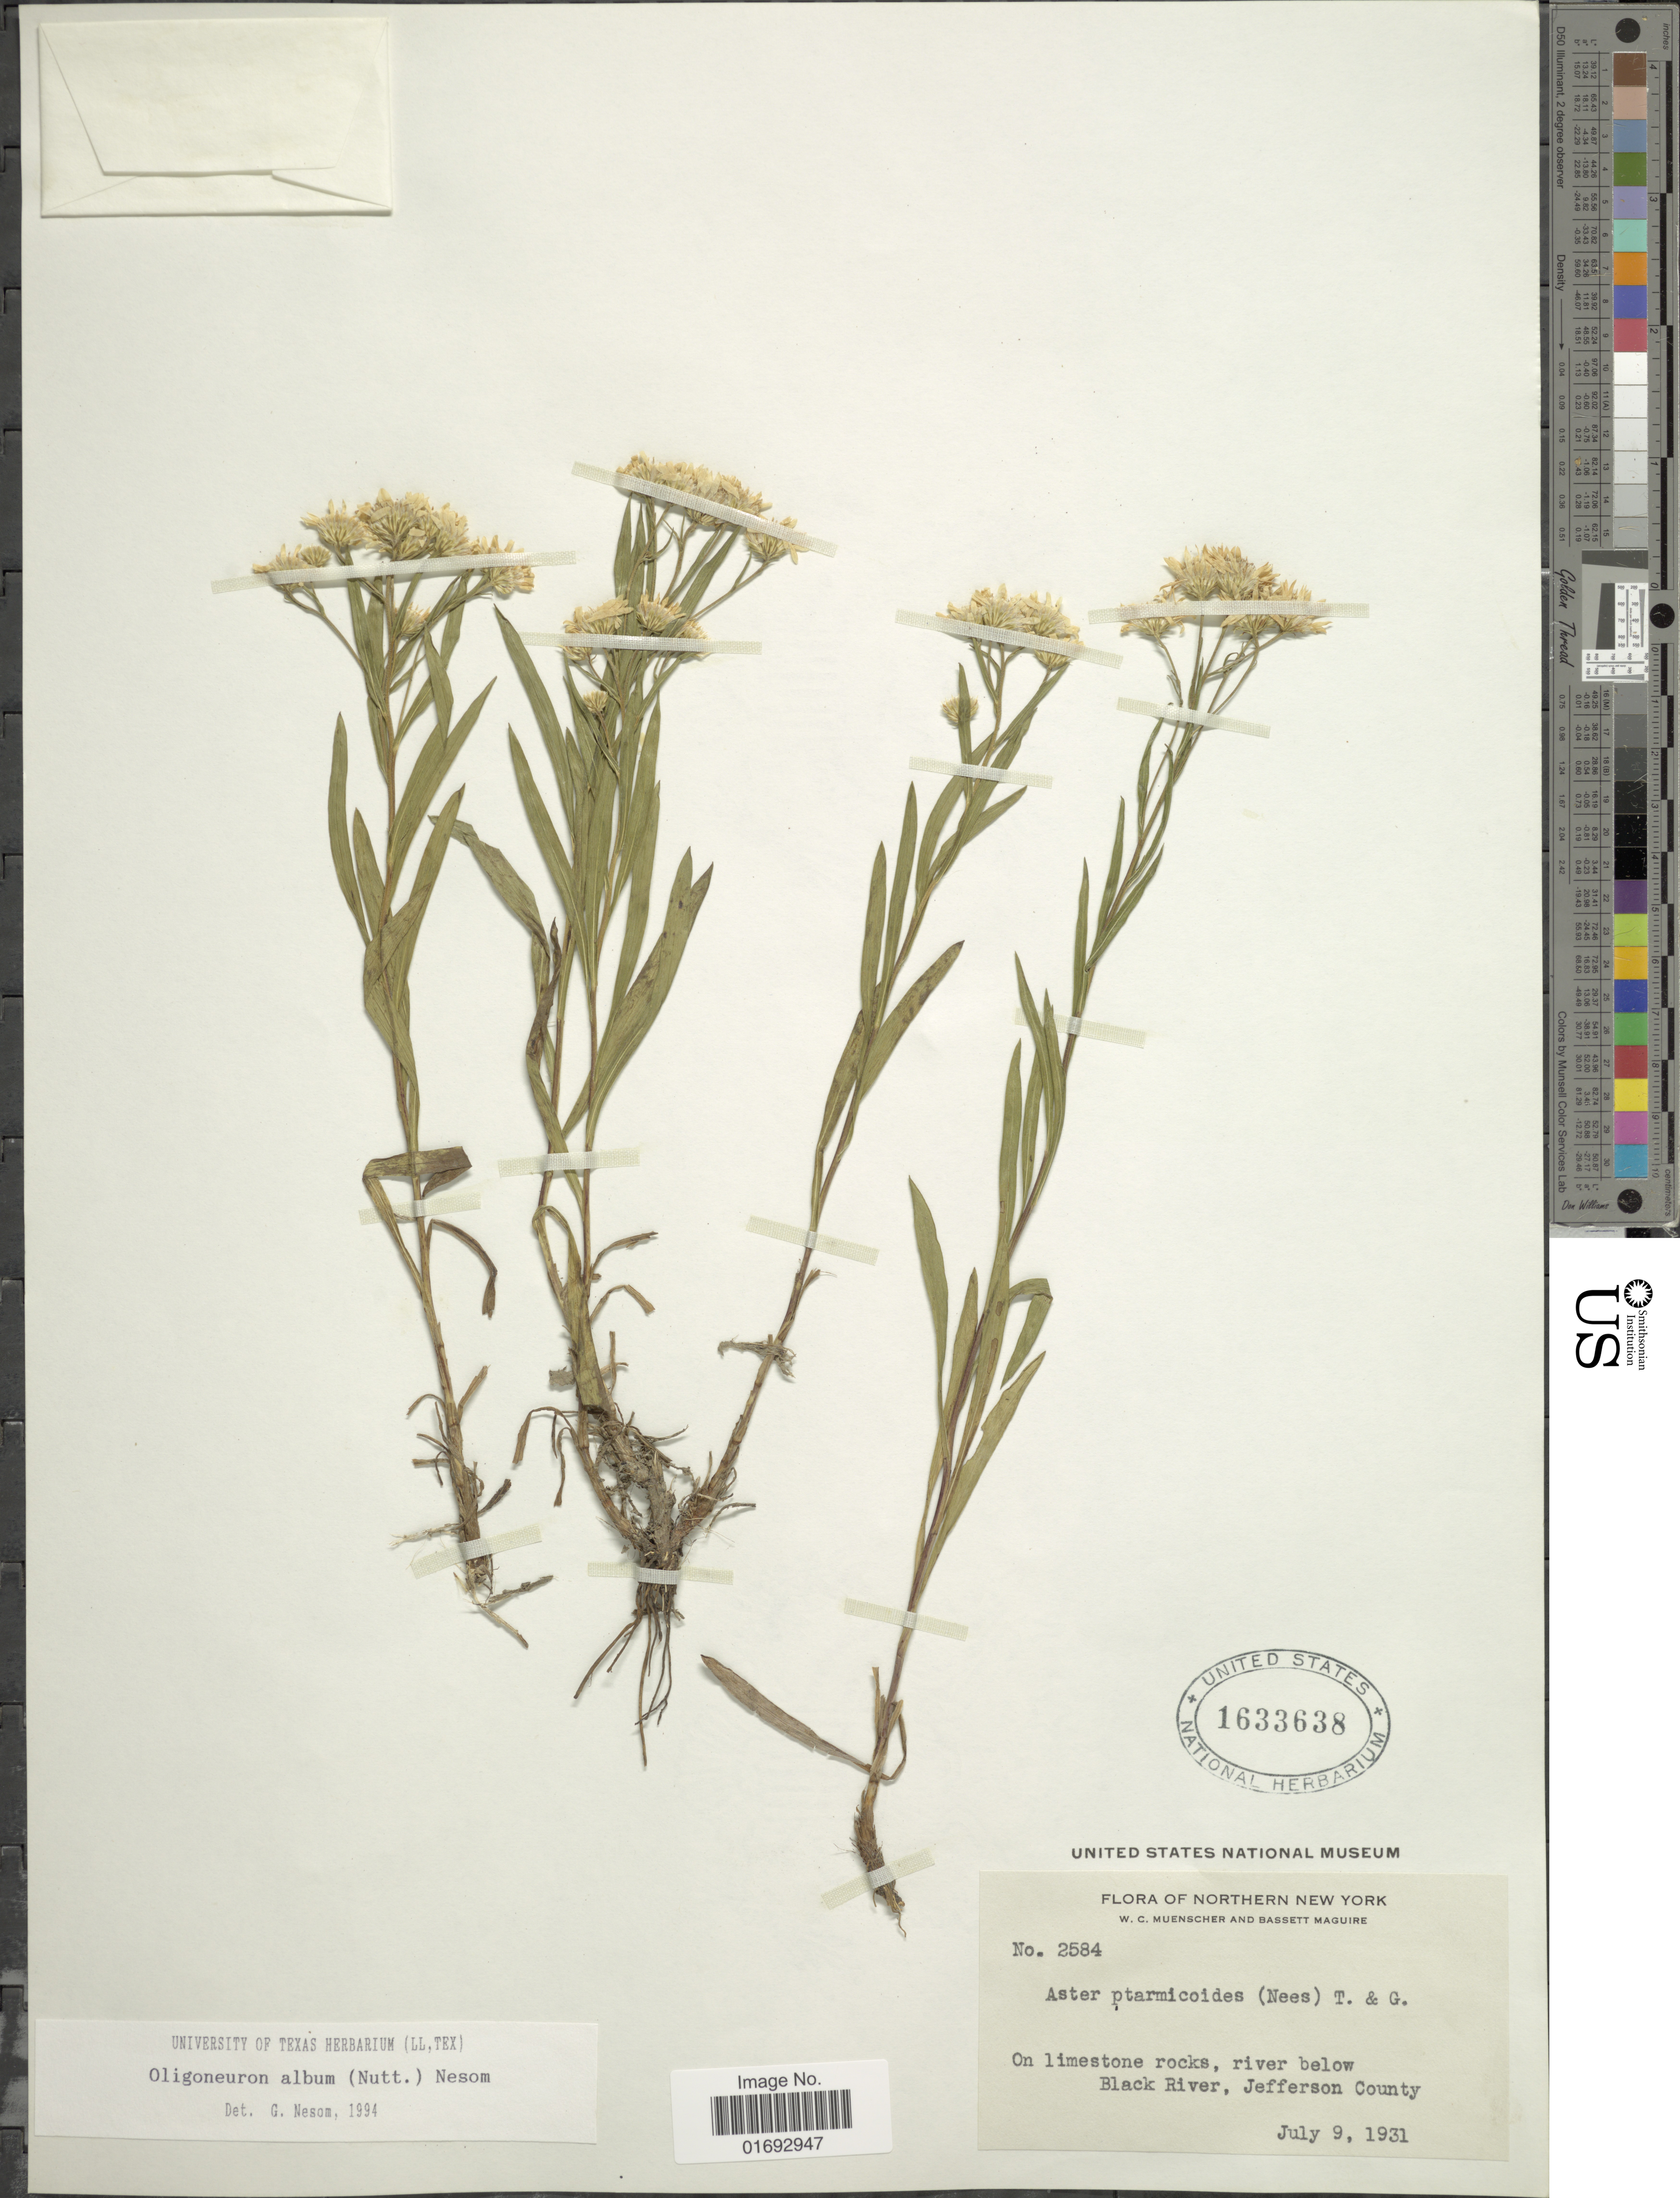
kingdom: Plantae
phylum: Tracheophyta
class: Magnoliopsida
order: Asterales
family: Asteraceae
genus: Oligoneuron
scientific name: Oligoneuron album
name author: (Nutt.) G.L. Nesom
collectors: W. Muencher & B. Maguire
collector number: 2584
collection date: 1931-07-09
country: United States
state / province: New York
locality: Northern New York, on limestone rocks, river below Black River, Jefferson County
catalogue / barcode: US 1633638